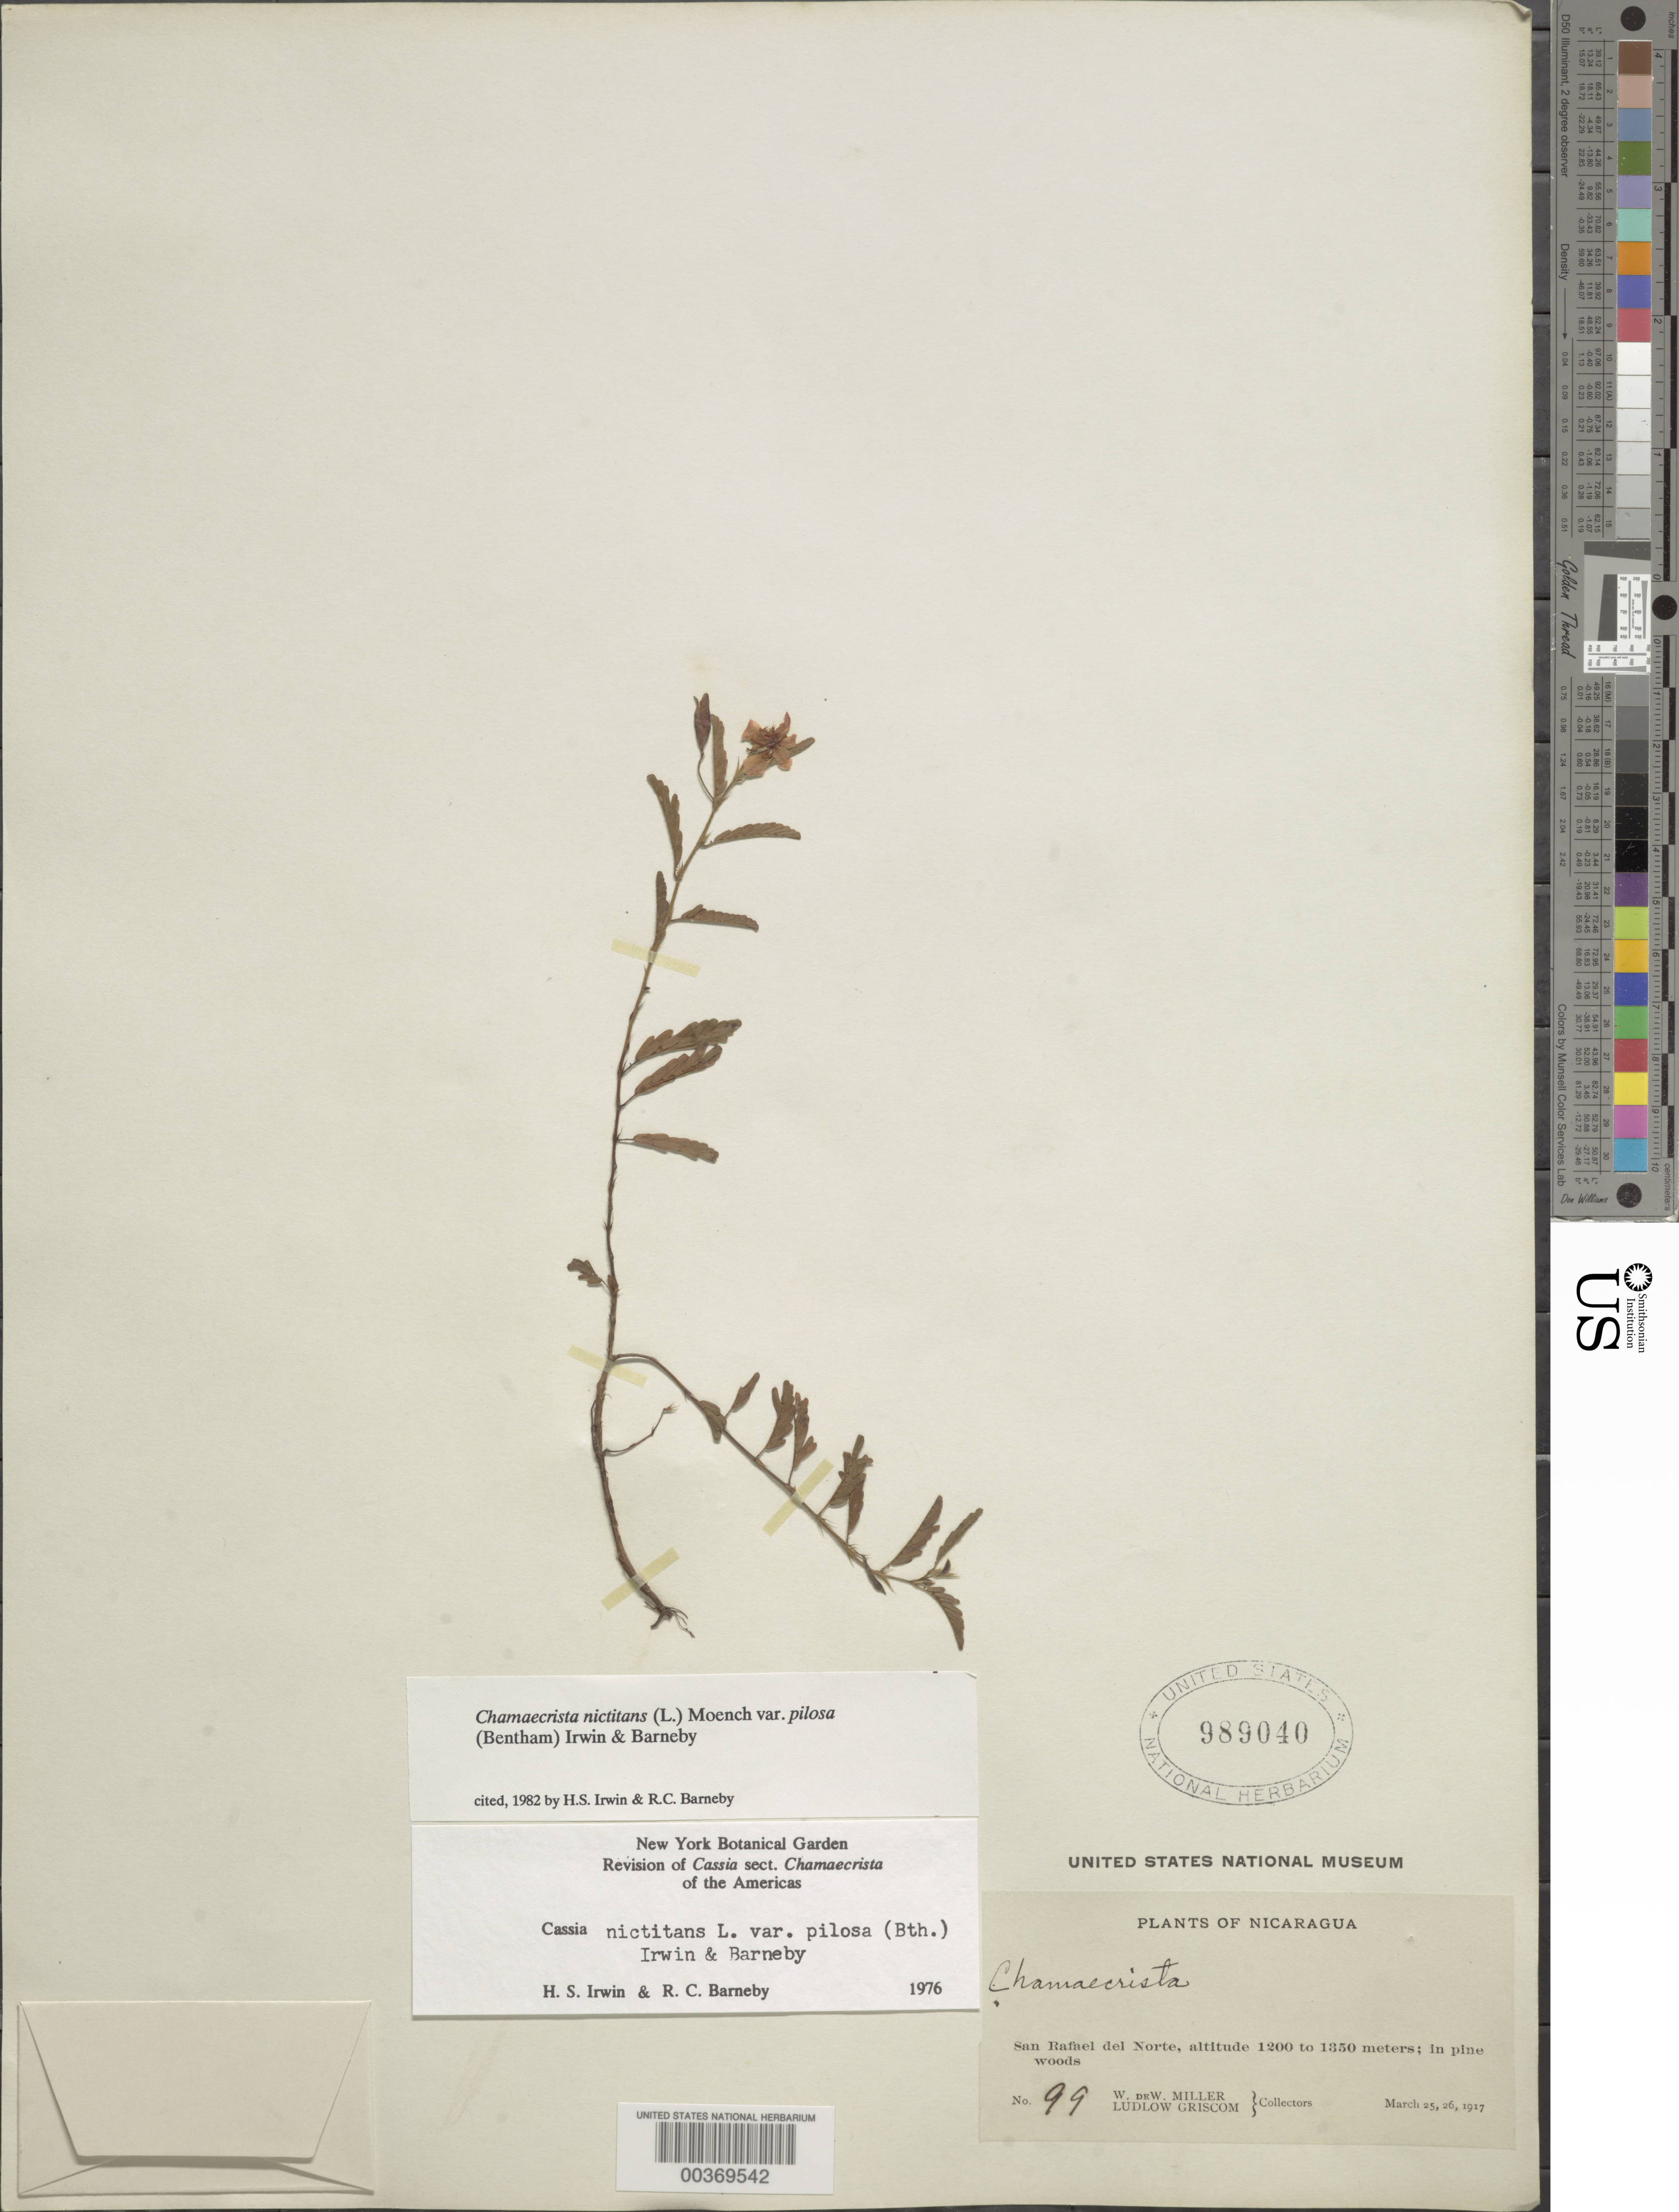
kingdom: Plantae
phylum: Tracheophyta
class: Magnoliopsida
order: Fabales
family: Fabaceae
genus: Chamaecrista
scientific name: Chamaecrista nictitans var. pilosa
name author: (Benth.) H.S. Irwin & Barneby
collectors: W. W. Miller & L. Grisom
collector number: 99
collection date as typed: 25 Mar 1917 and 26 Mar 1917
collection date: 1917-03-25,1917-03-26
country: Nicaragua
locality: San rafael del norte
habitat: Pine woods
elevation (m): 1200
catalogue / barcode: US 989040